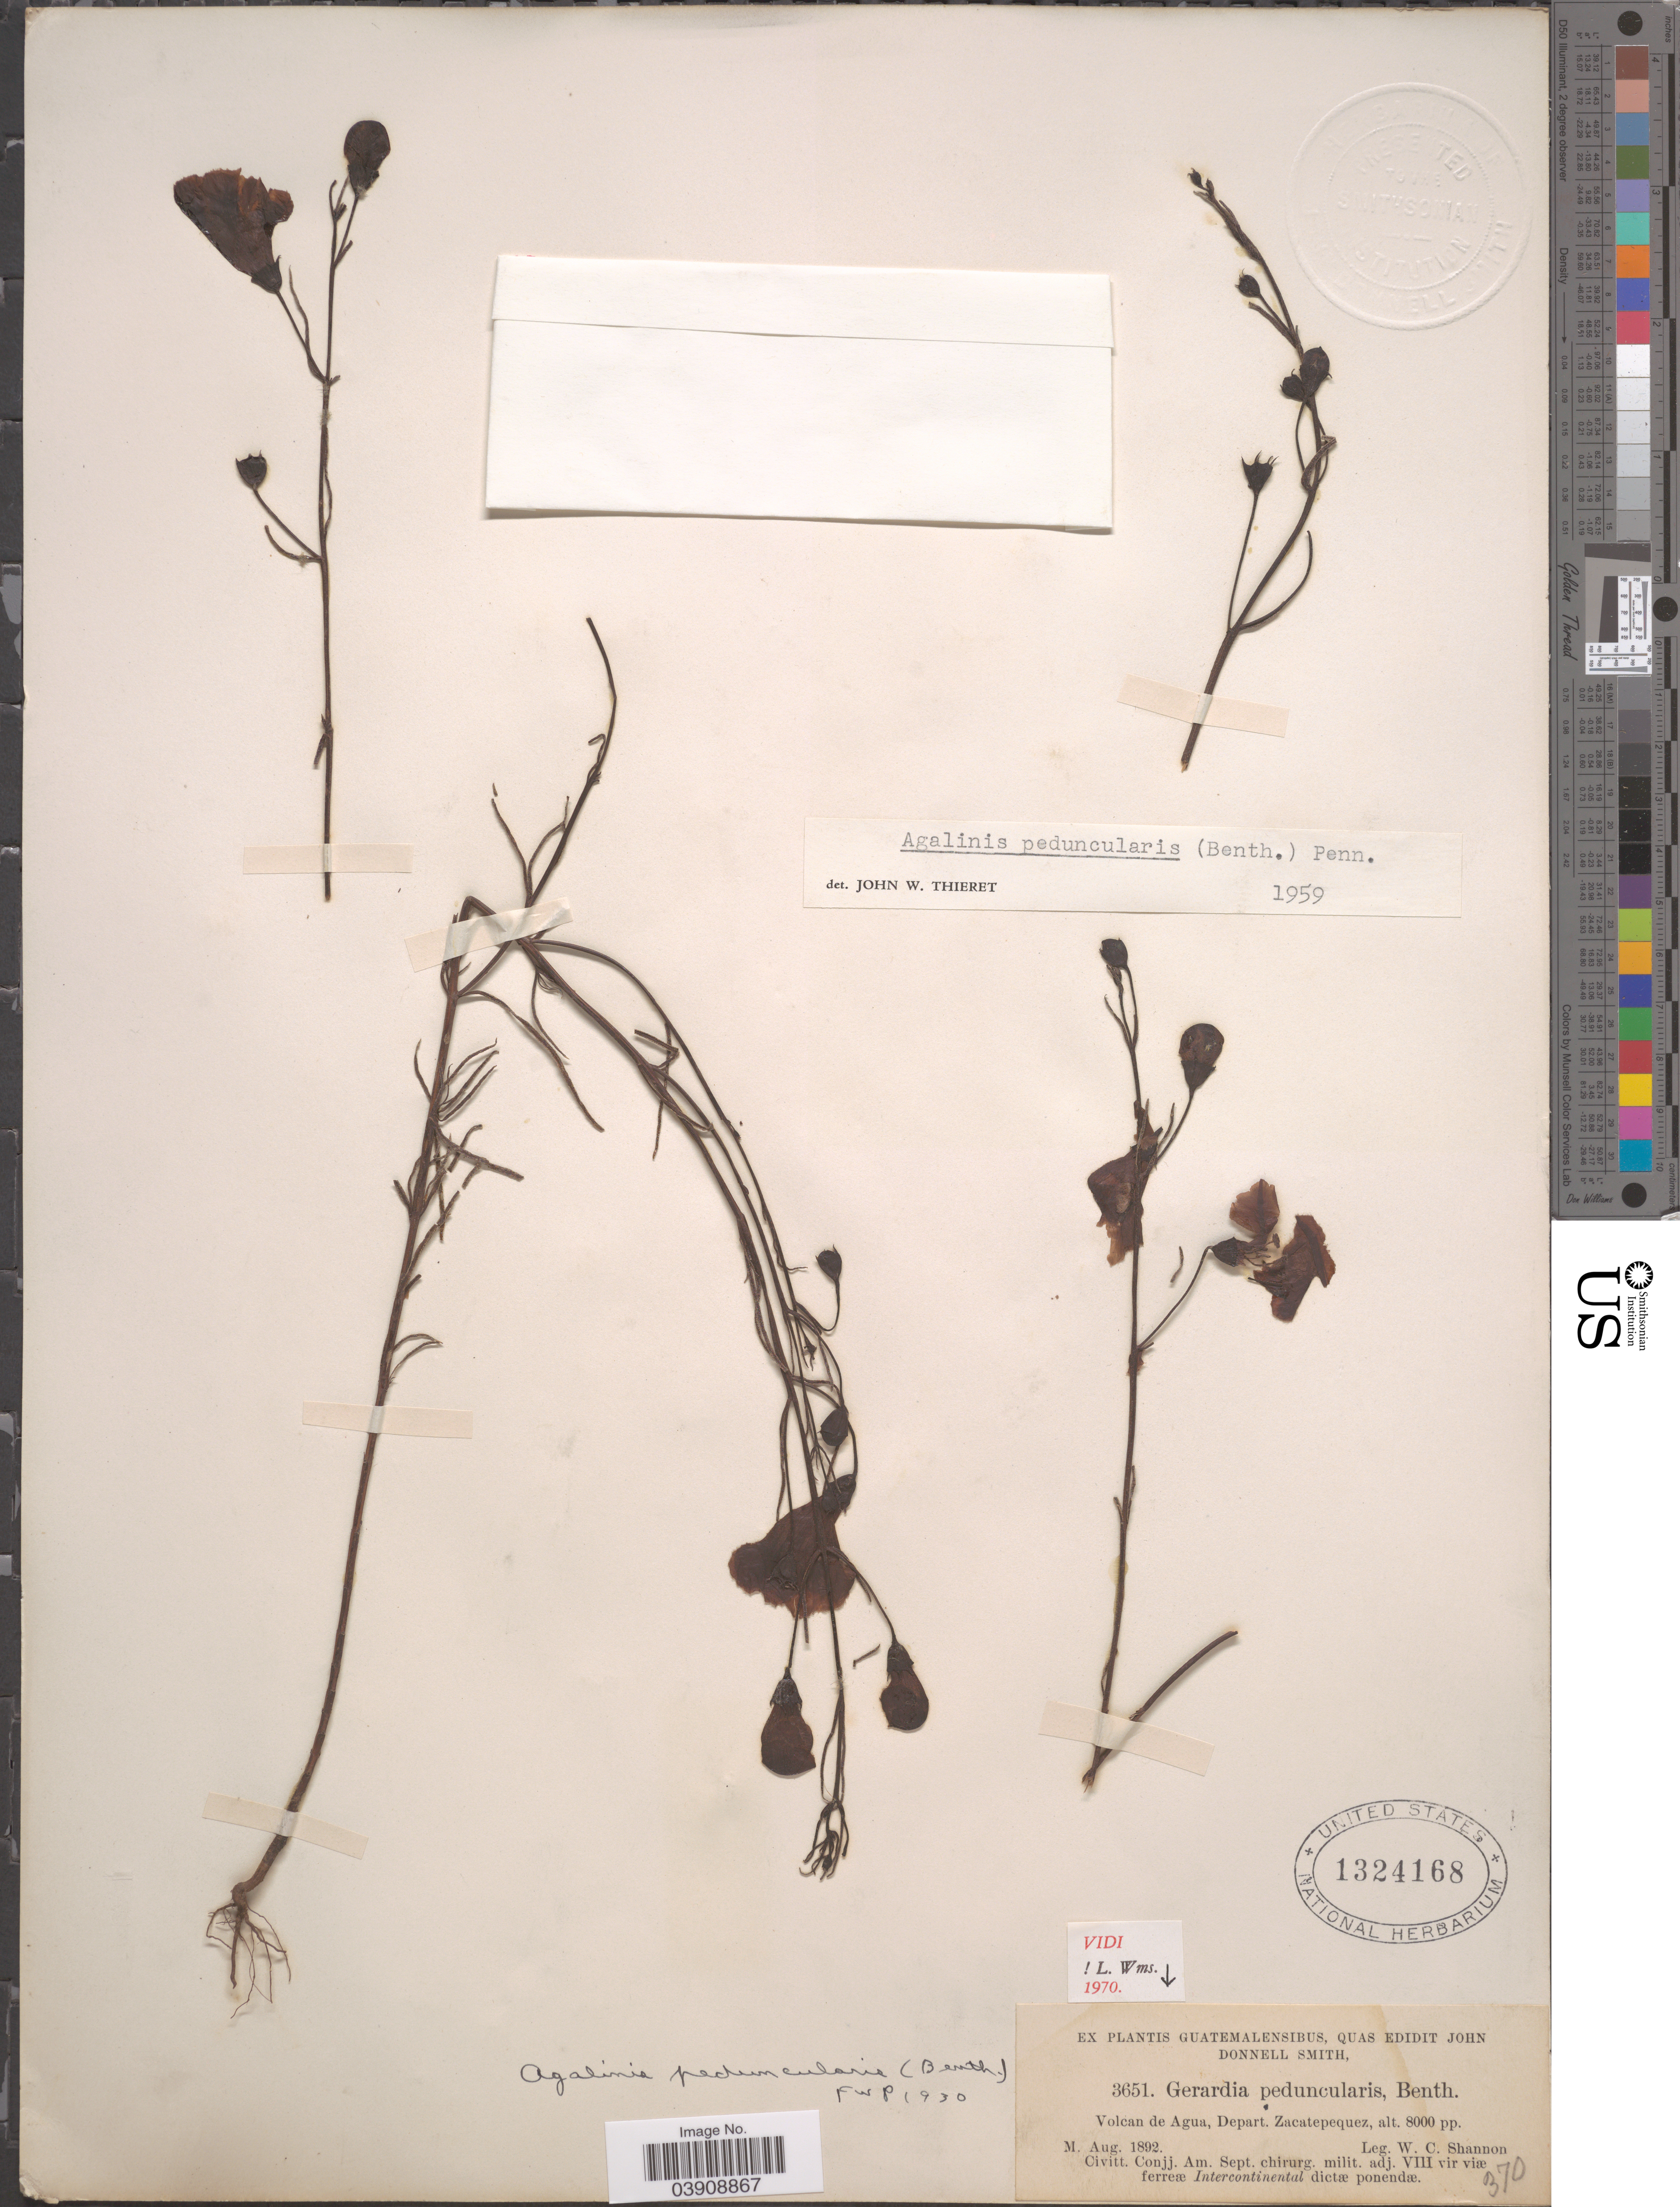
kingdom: Plantae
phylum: Tracheophyta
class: Magnoliopsida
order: Lamiales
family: Orobanchaceae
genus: Agalinis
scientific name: Agalinis peduncularis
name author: (Benth.) Pennell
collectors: W. C. Shannon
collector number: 3651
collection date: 1892-08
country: Guatemala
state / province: Sacatepequez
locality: Volcan de Agua, Depart. Zacatepequez.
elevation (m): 2438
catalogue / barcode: US 1324168